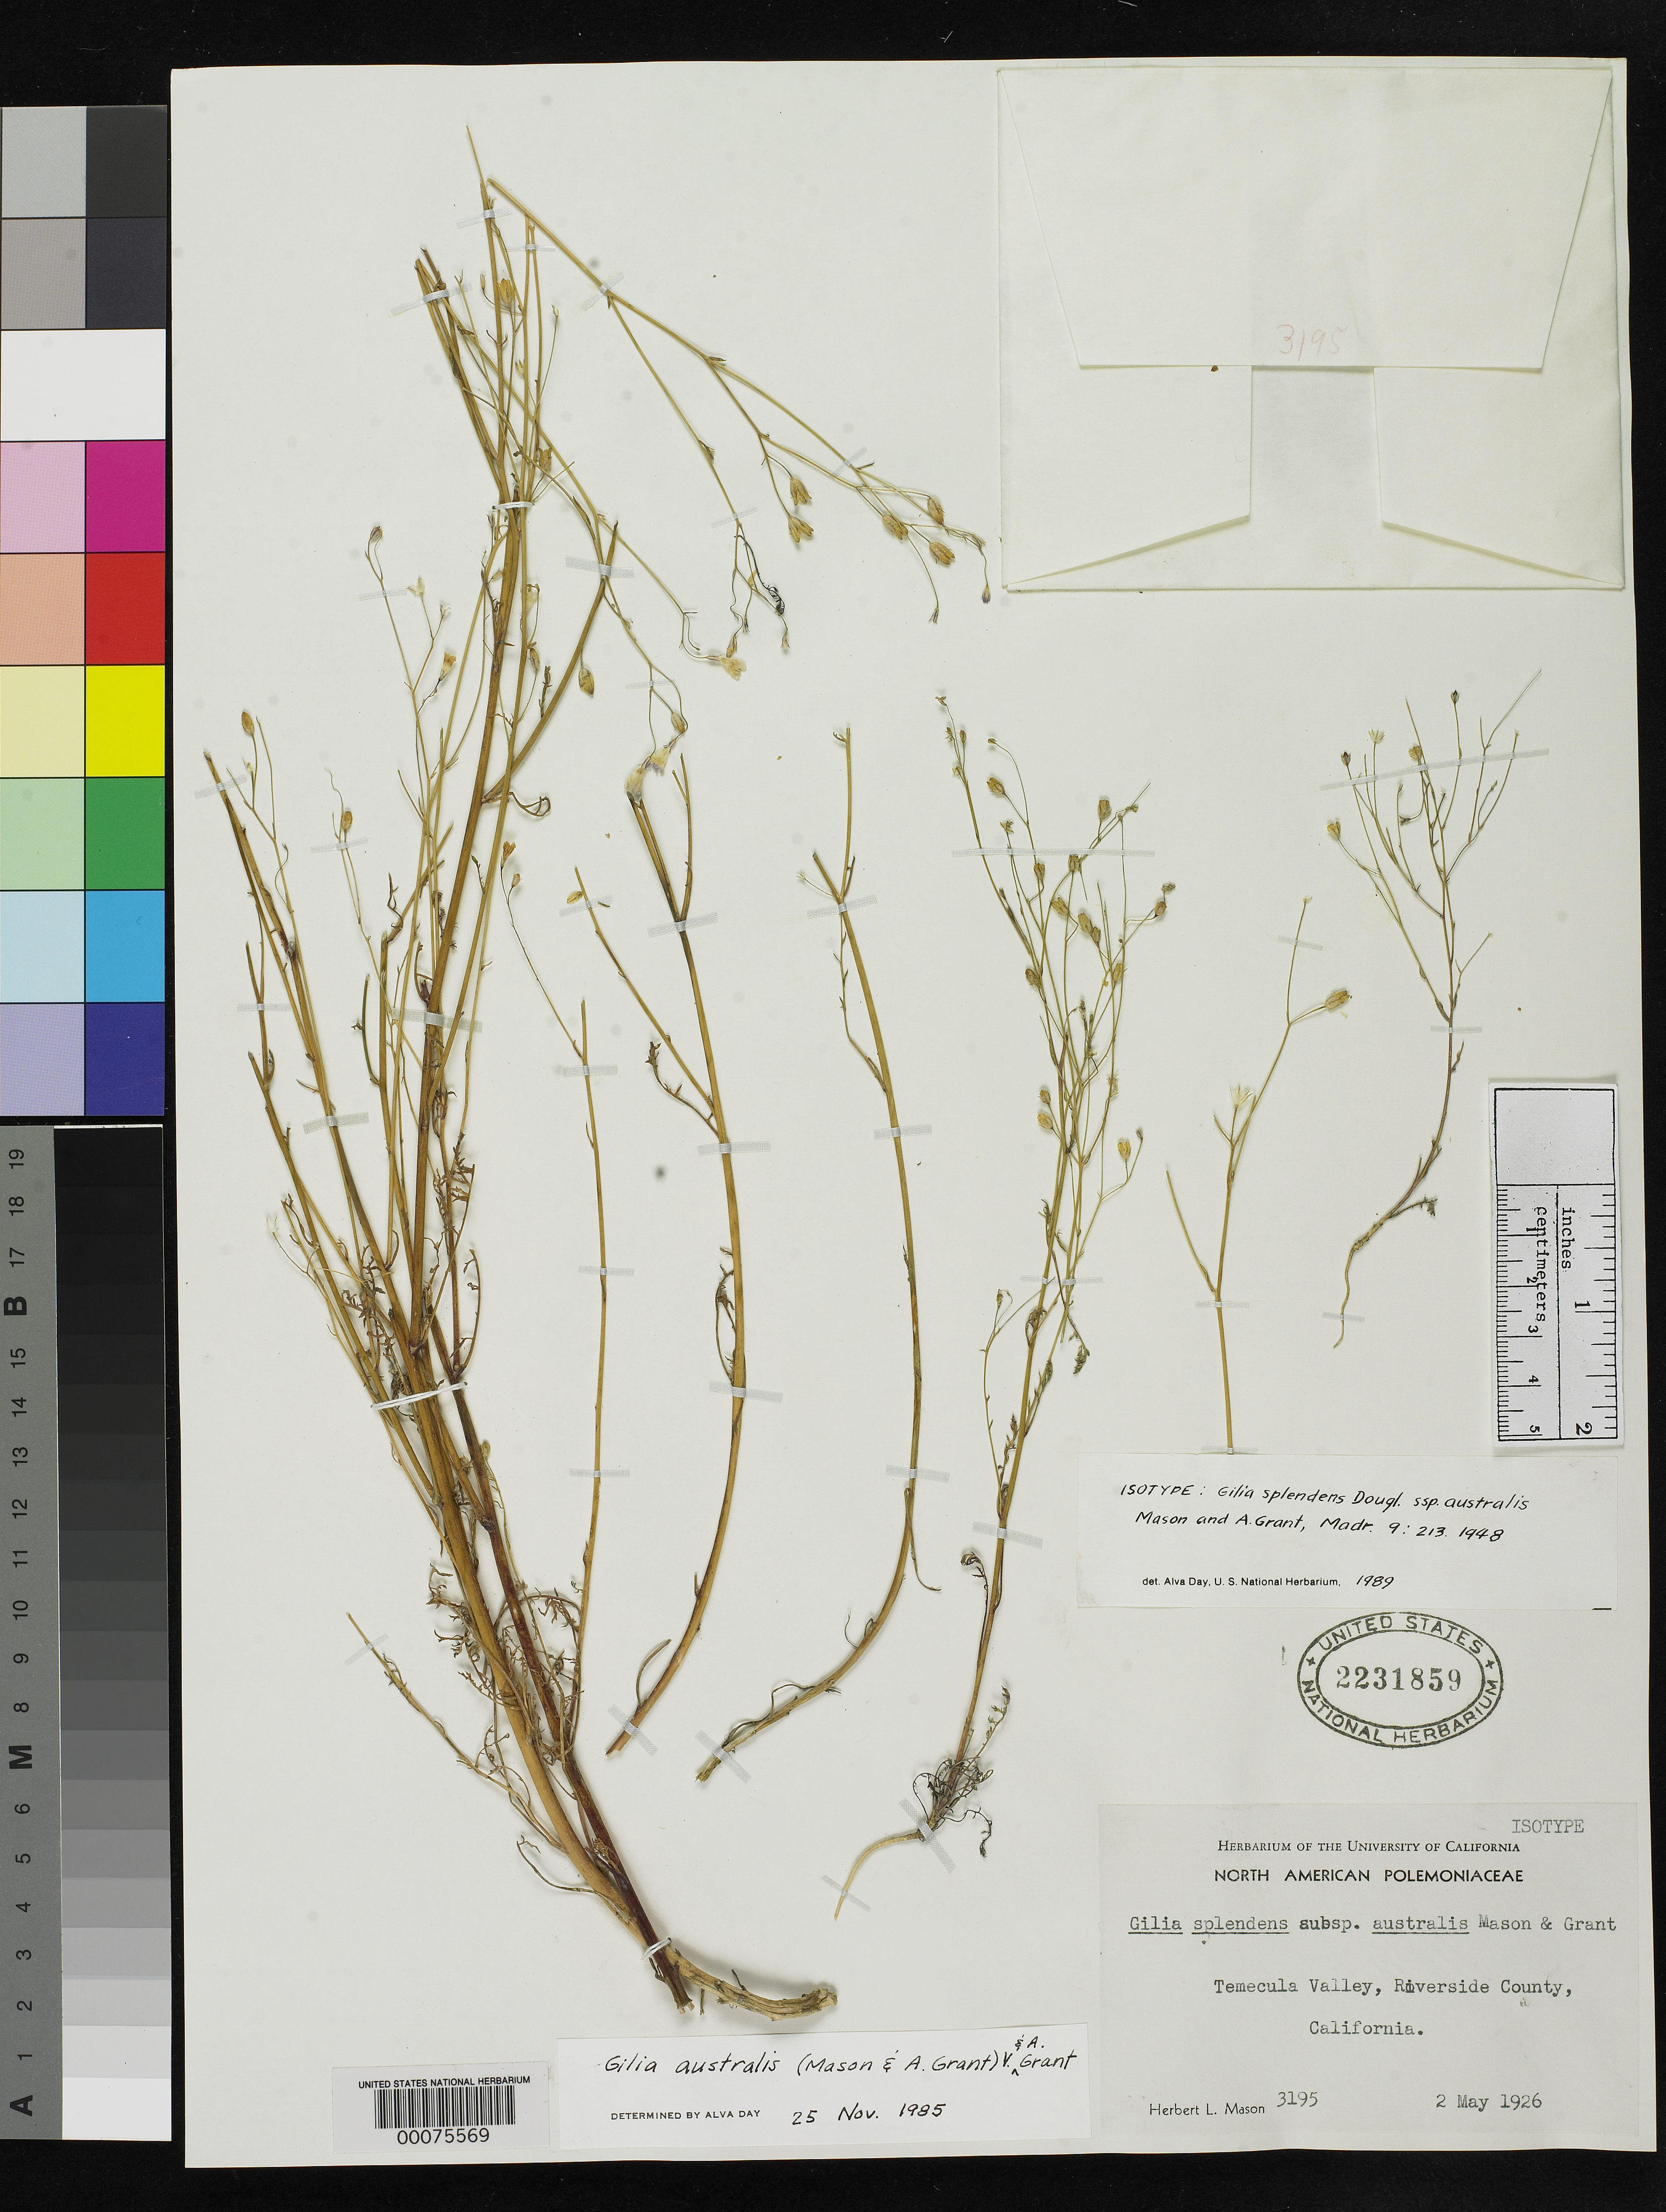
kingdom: Plantae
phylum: Tracheophyta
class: Magnoliopsida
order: Ericales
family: Polemoniaceae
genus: Gilia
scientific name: Gilia splendens subsp. australis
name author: H. Mason & A.D. Grant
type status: Isotype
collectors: H. L. Mason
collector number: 3195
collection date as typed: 02 May 1926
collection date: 1926-05-02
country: United States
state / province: California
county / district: Riverside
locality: Temecula Valley.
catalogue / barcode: US 2231859